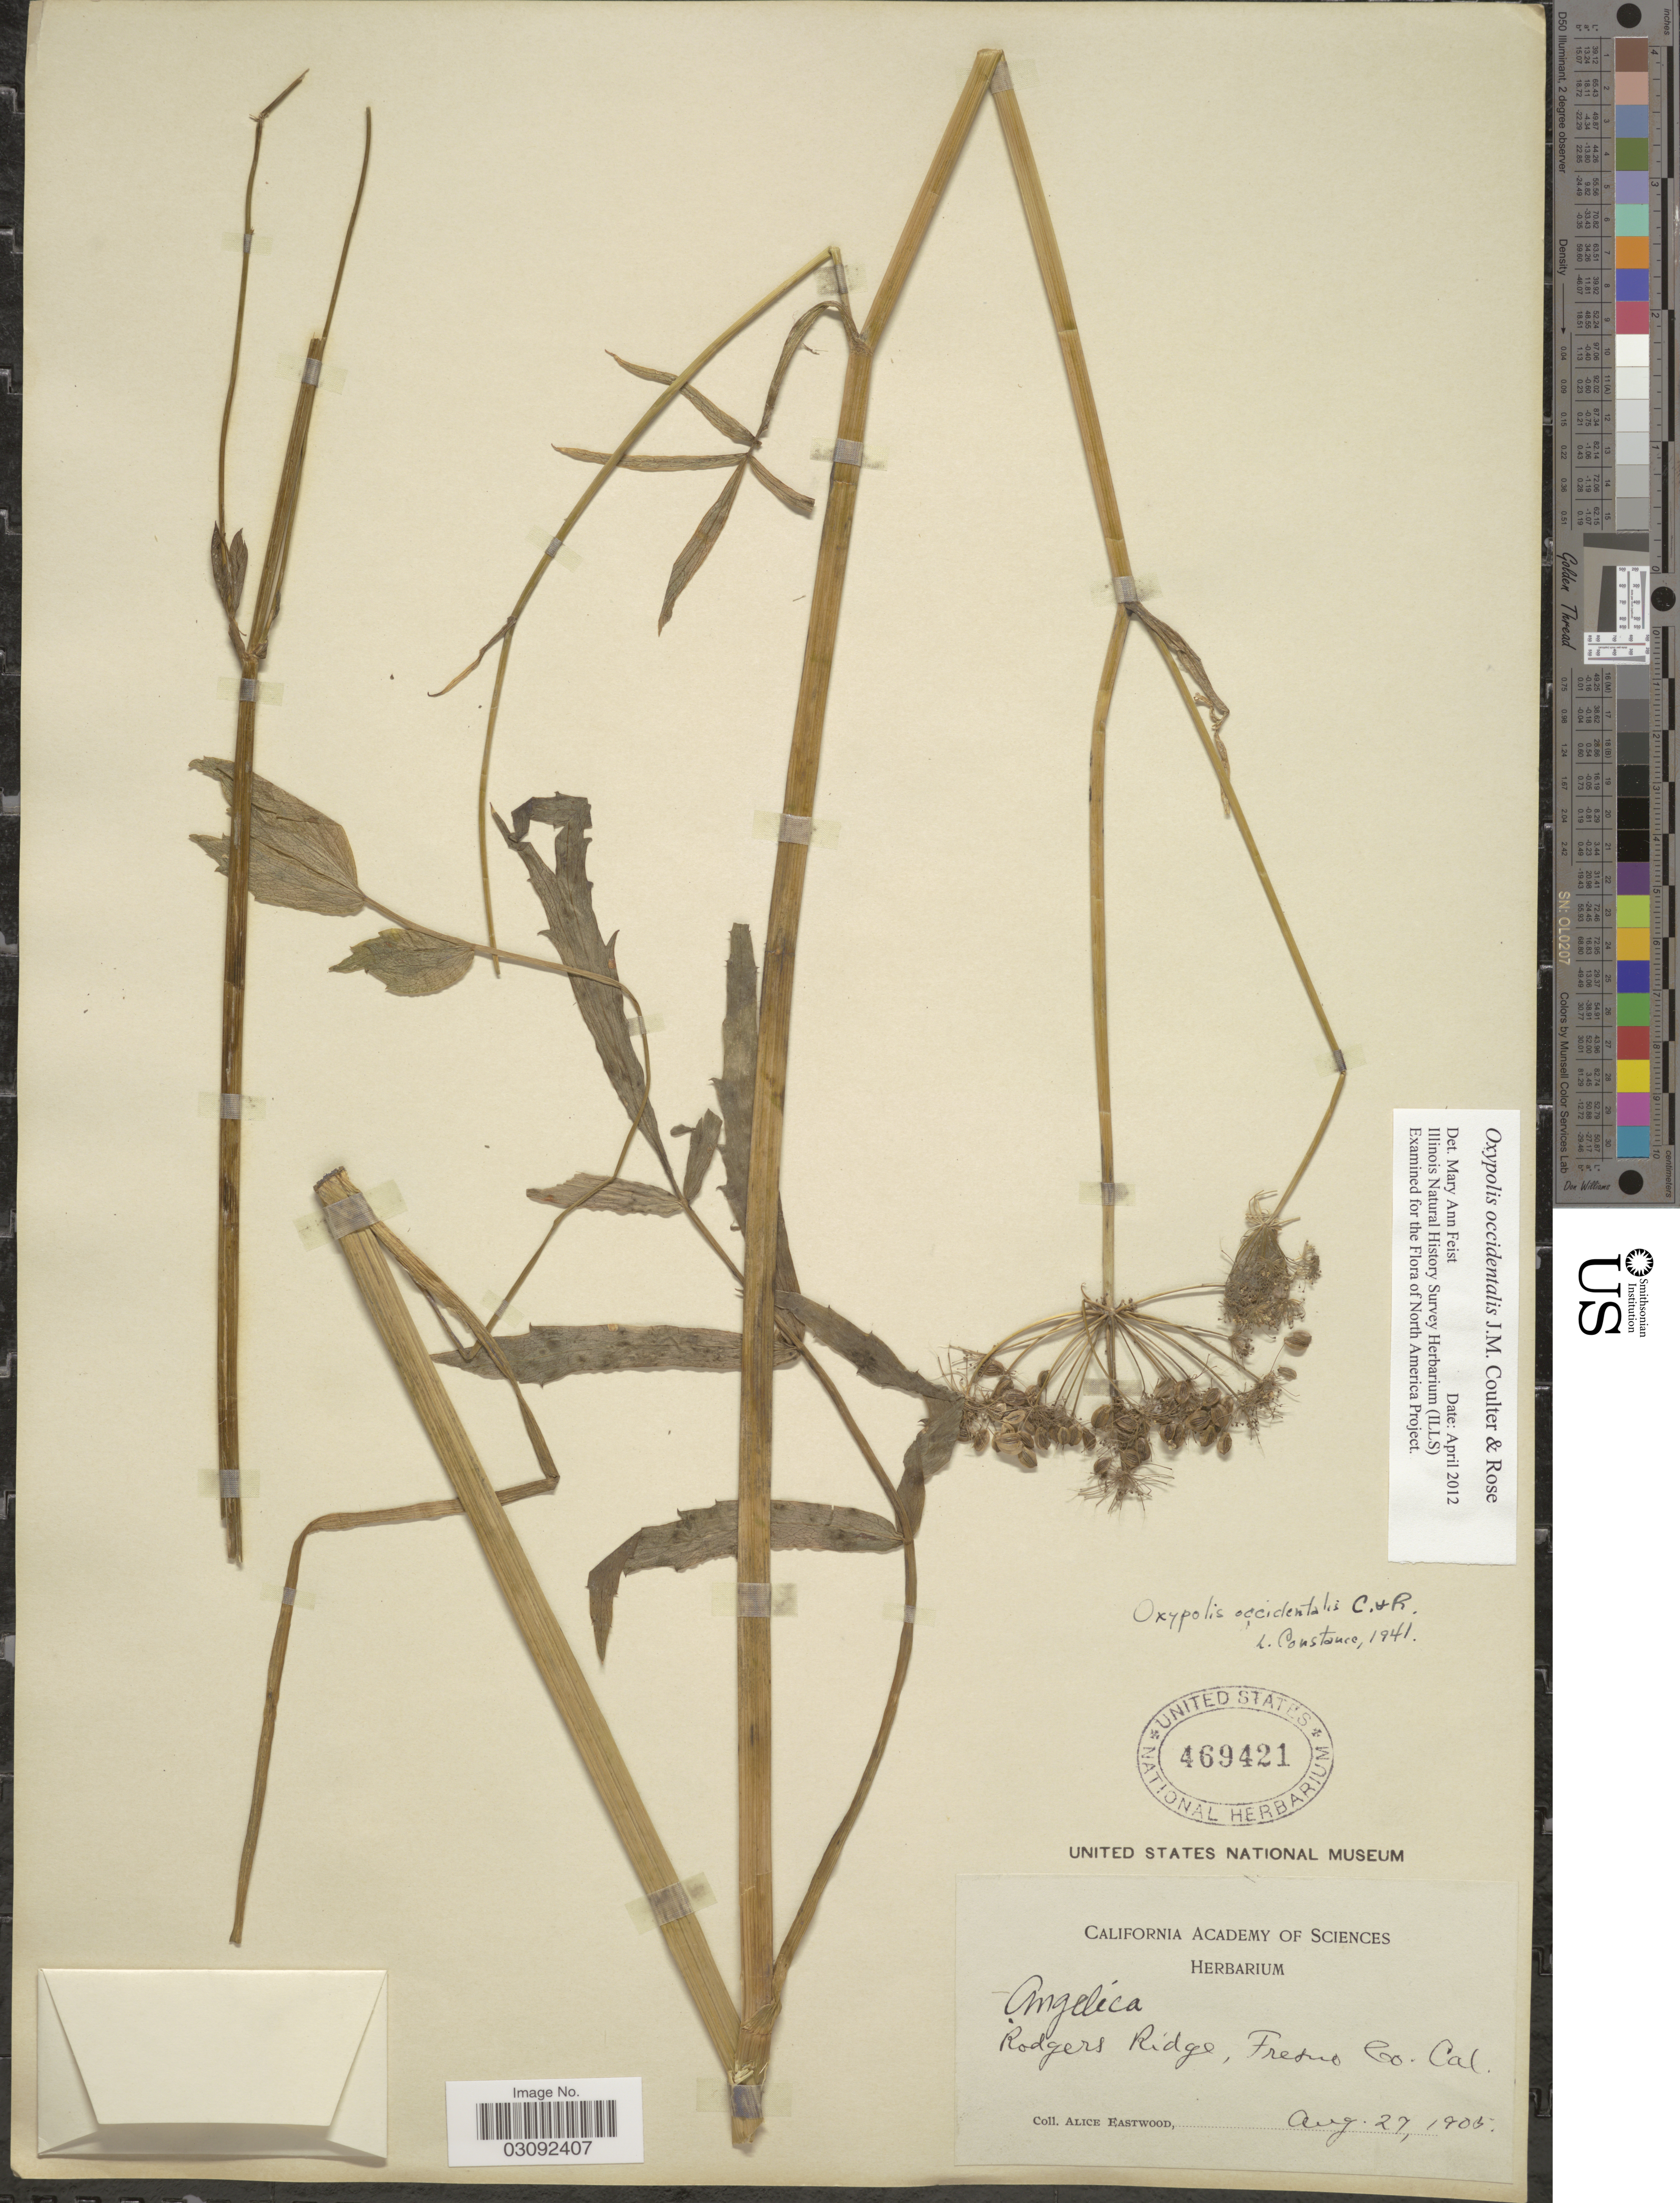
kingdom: Plantae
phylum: Tracheophyta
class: Magnoliopsida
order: Apiales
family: Apiaceae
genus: Oxypolis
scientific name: Oxypolis occidentalis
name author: J.M. Coult. & Rose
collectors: A. Eastwood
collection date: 1905-08-27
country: United States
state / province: California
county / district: Fresno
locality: Rodgers Ridge, Fresno Co.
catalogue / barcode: US 469421